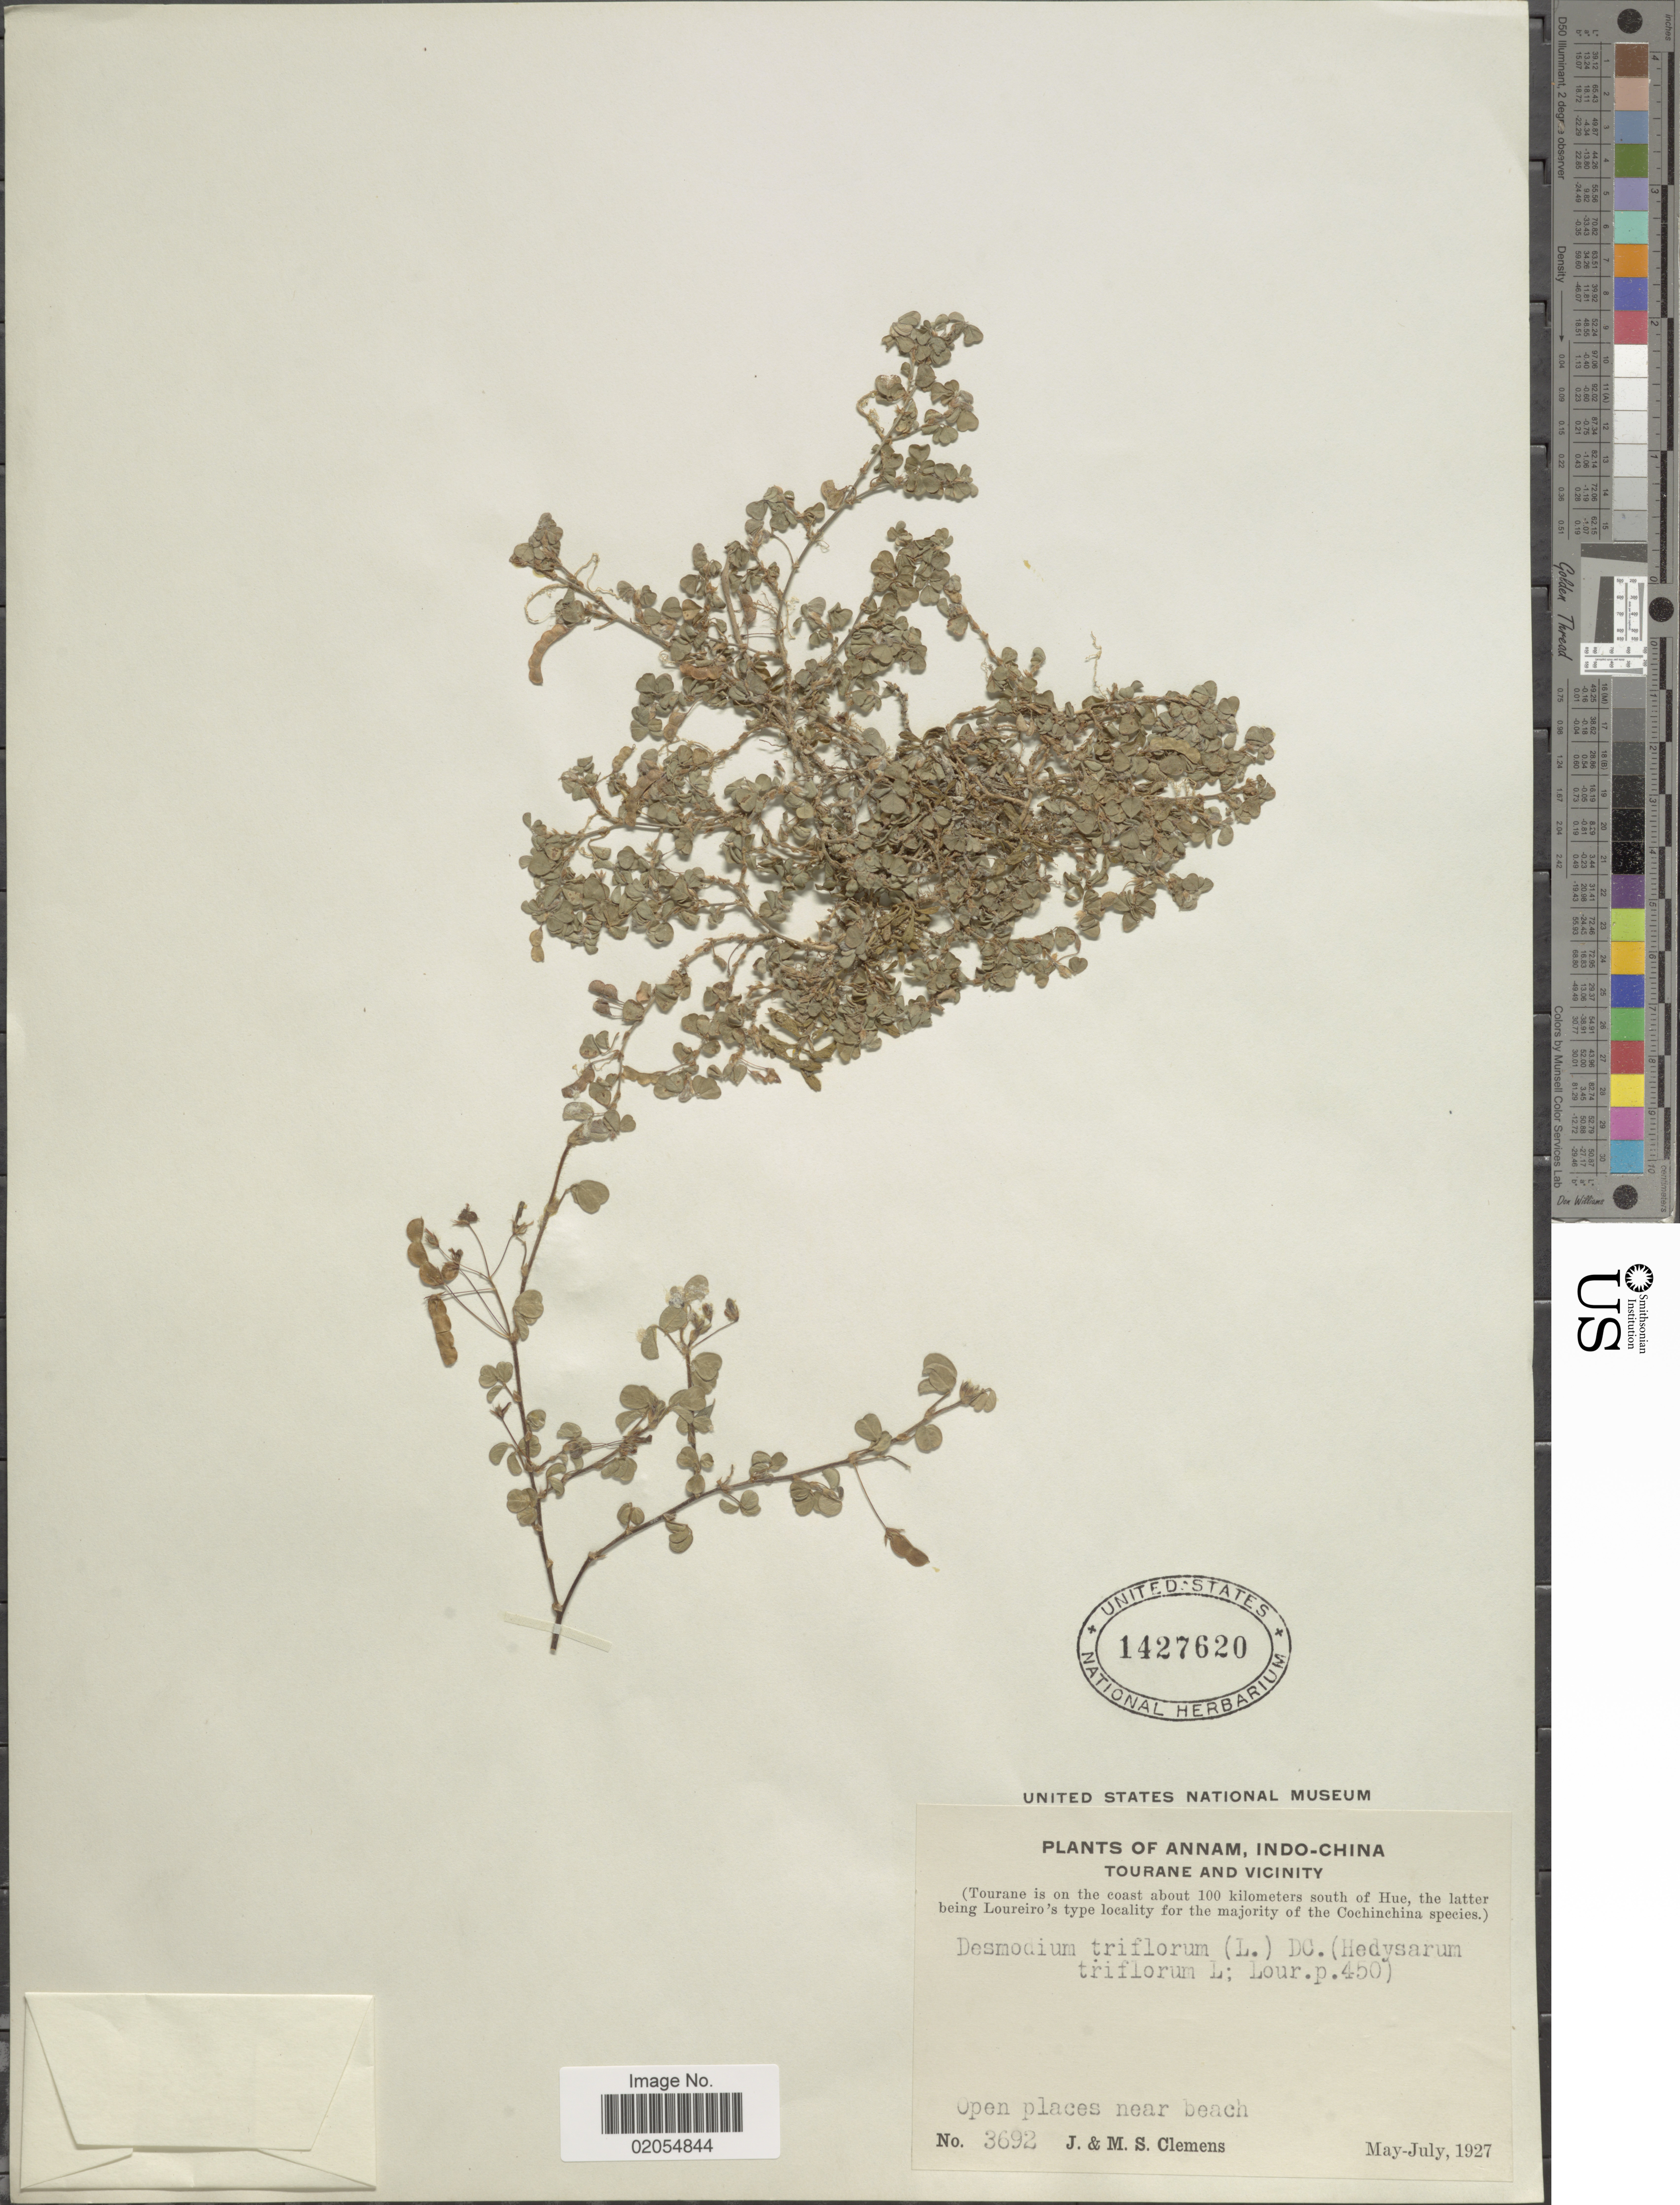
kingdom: Plantae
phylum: Tracheophyta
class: Magnoliopsida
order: Fabales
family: Fabaceae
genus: Grona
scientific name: Grona triflora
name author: (L.) H. Ohashi & K. Ohashi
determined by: Strong, Mark T., (BOT), Smithsonian Institution - National Museum of Natural History (UNITED STATES)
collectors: J. Clemens & M. S. Clemens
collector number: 3692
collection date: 1927-05/1927-07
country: Vietnam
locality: Annam, Indo-China, Tourane and Vicinity, Tourane is on the coast about 100 kilometers south of Hue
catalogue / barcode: US 1427620